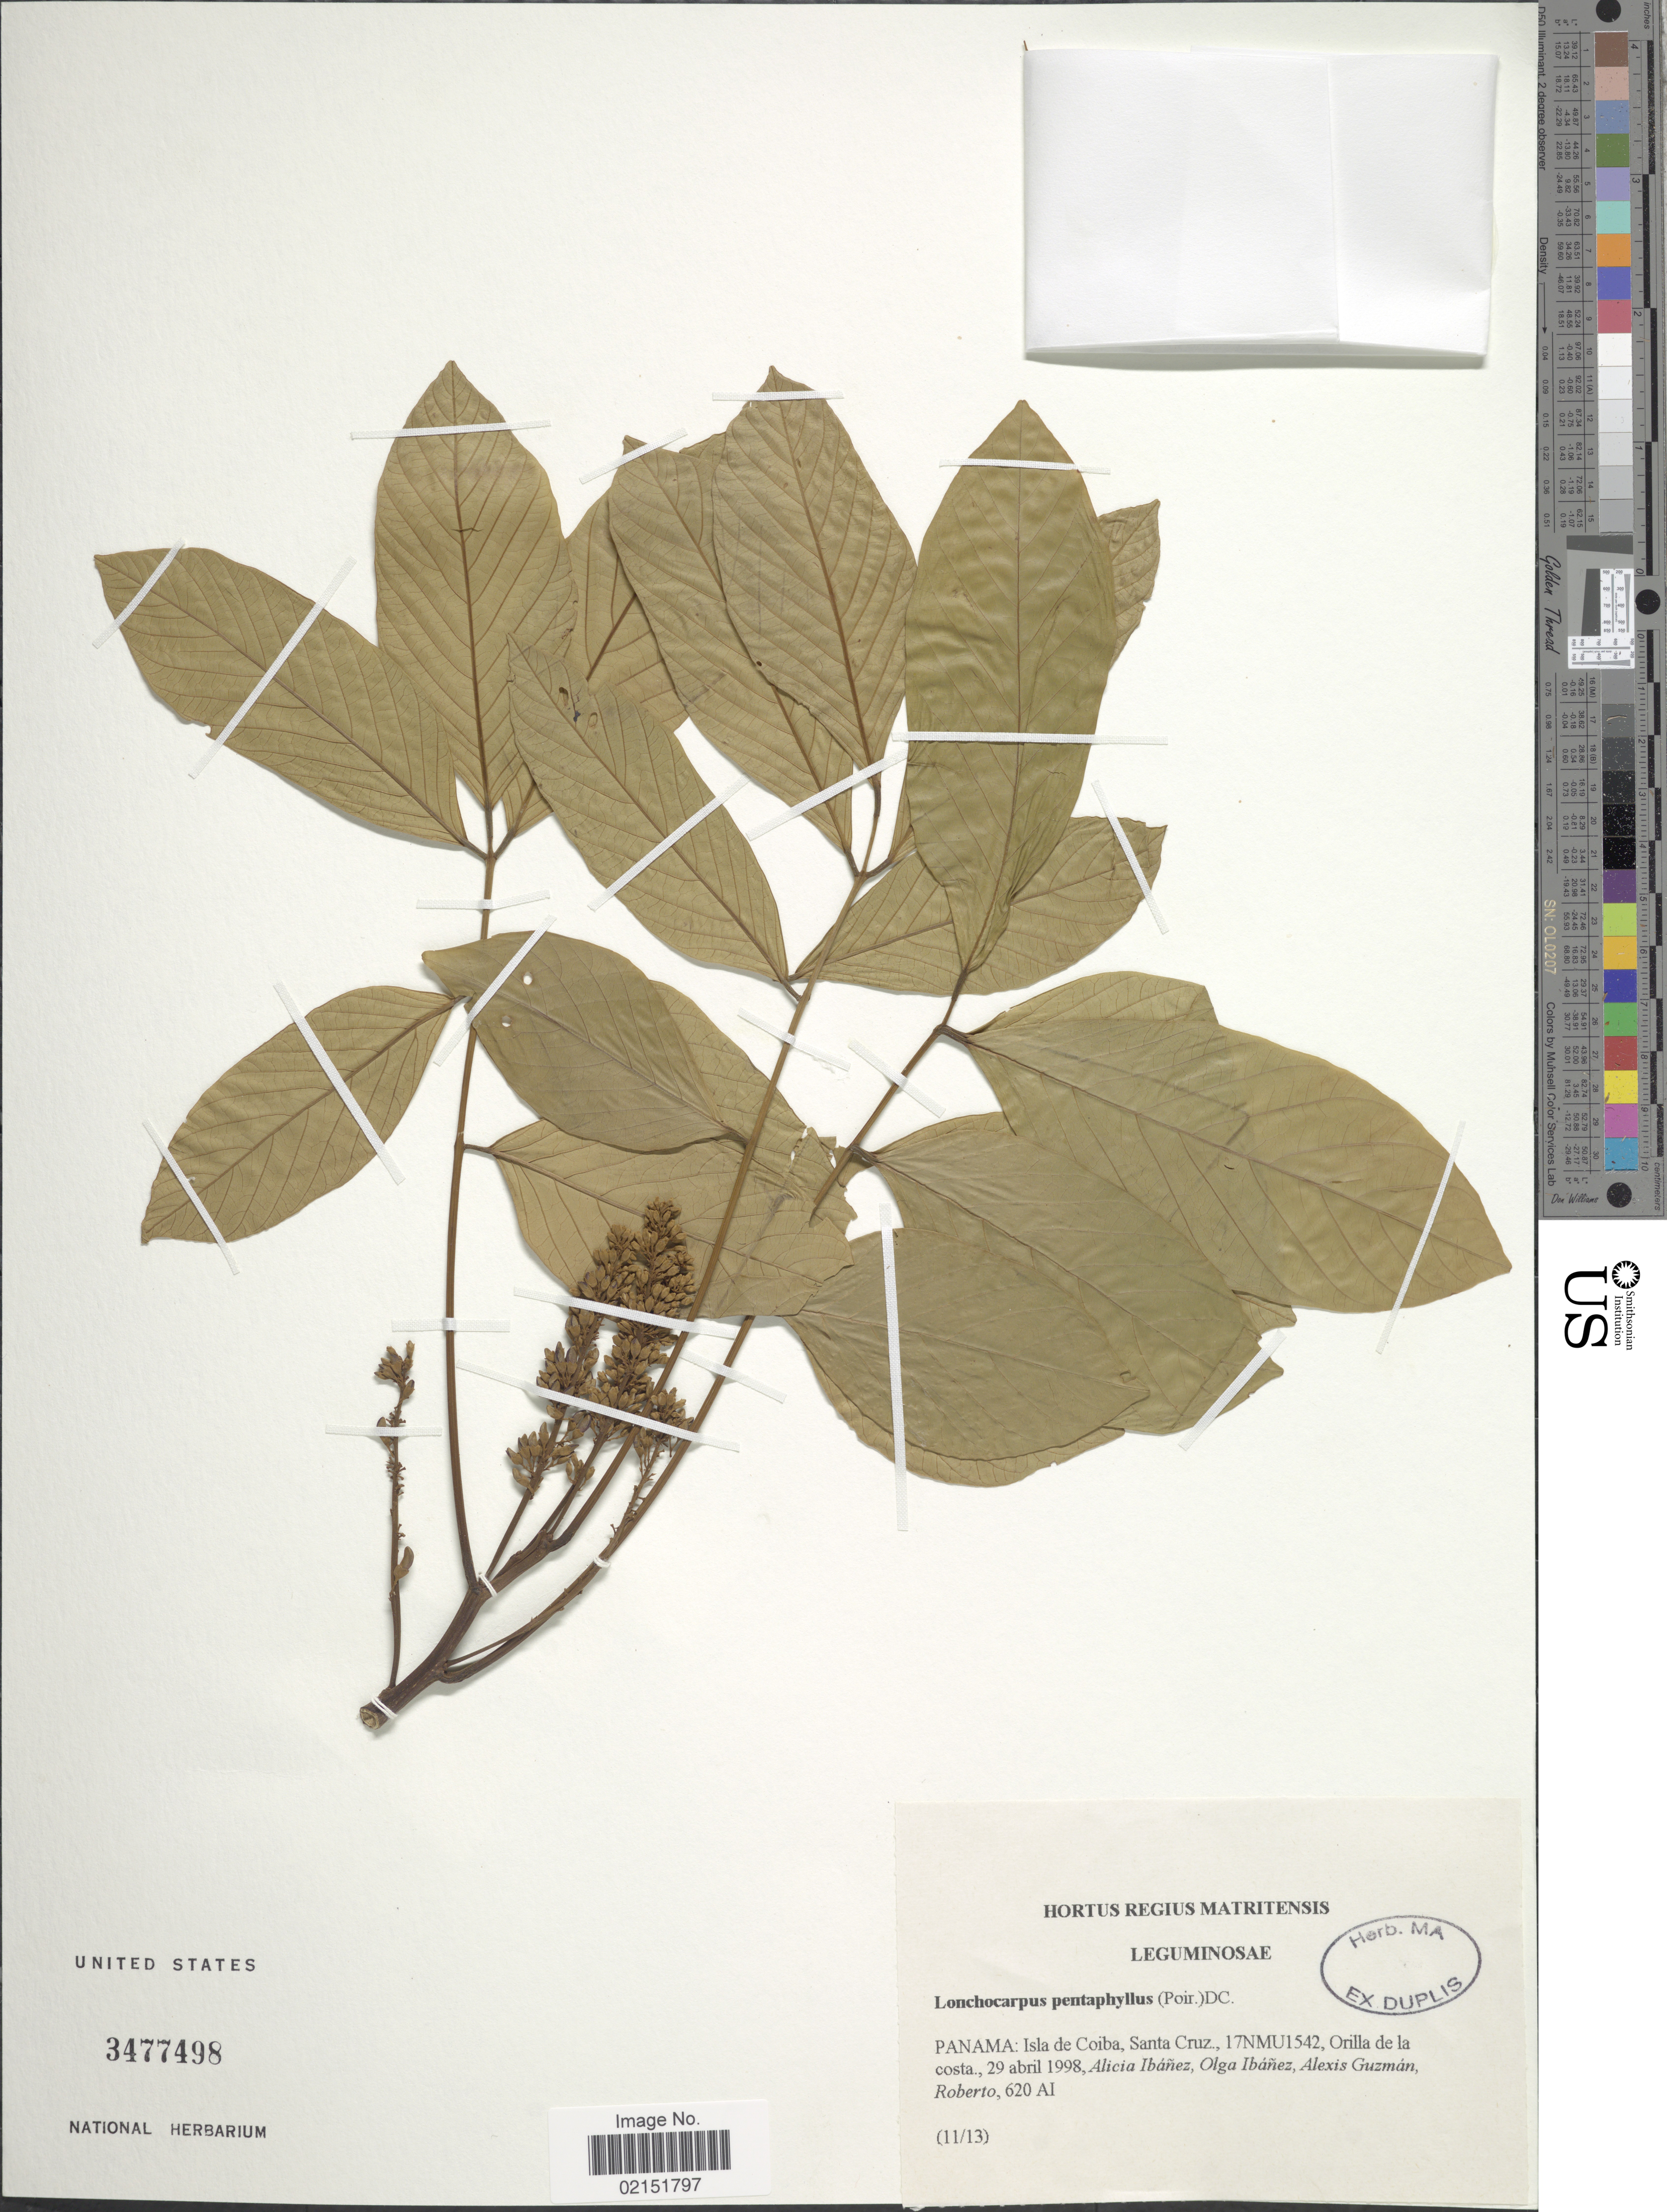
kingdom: Plantae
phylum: Tracheophyta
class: Magnoliopsida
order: Fabales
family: Fabaceae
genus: Lonchocarpus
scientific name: Lonchocarpus pentaphyllus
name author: (Poir.) DC.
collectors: A. Ibáñez, O. Ibáñez, A. Guzman & Roberto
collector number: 620AI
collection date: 1998-04-29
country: Panama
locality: Isla de Coiba, Santa Cruz., 17NMUI1542, Orilla de la costa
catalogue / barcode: US 3477498